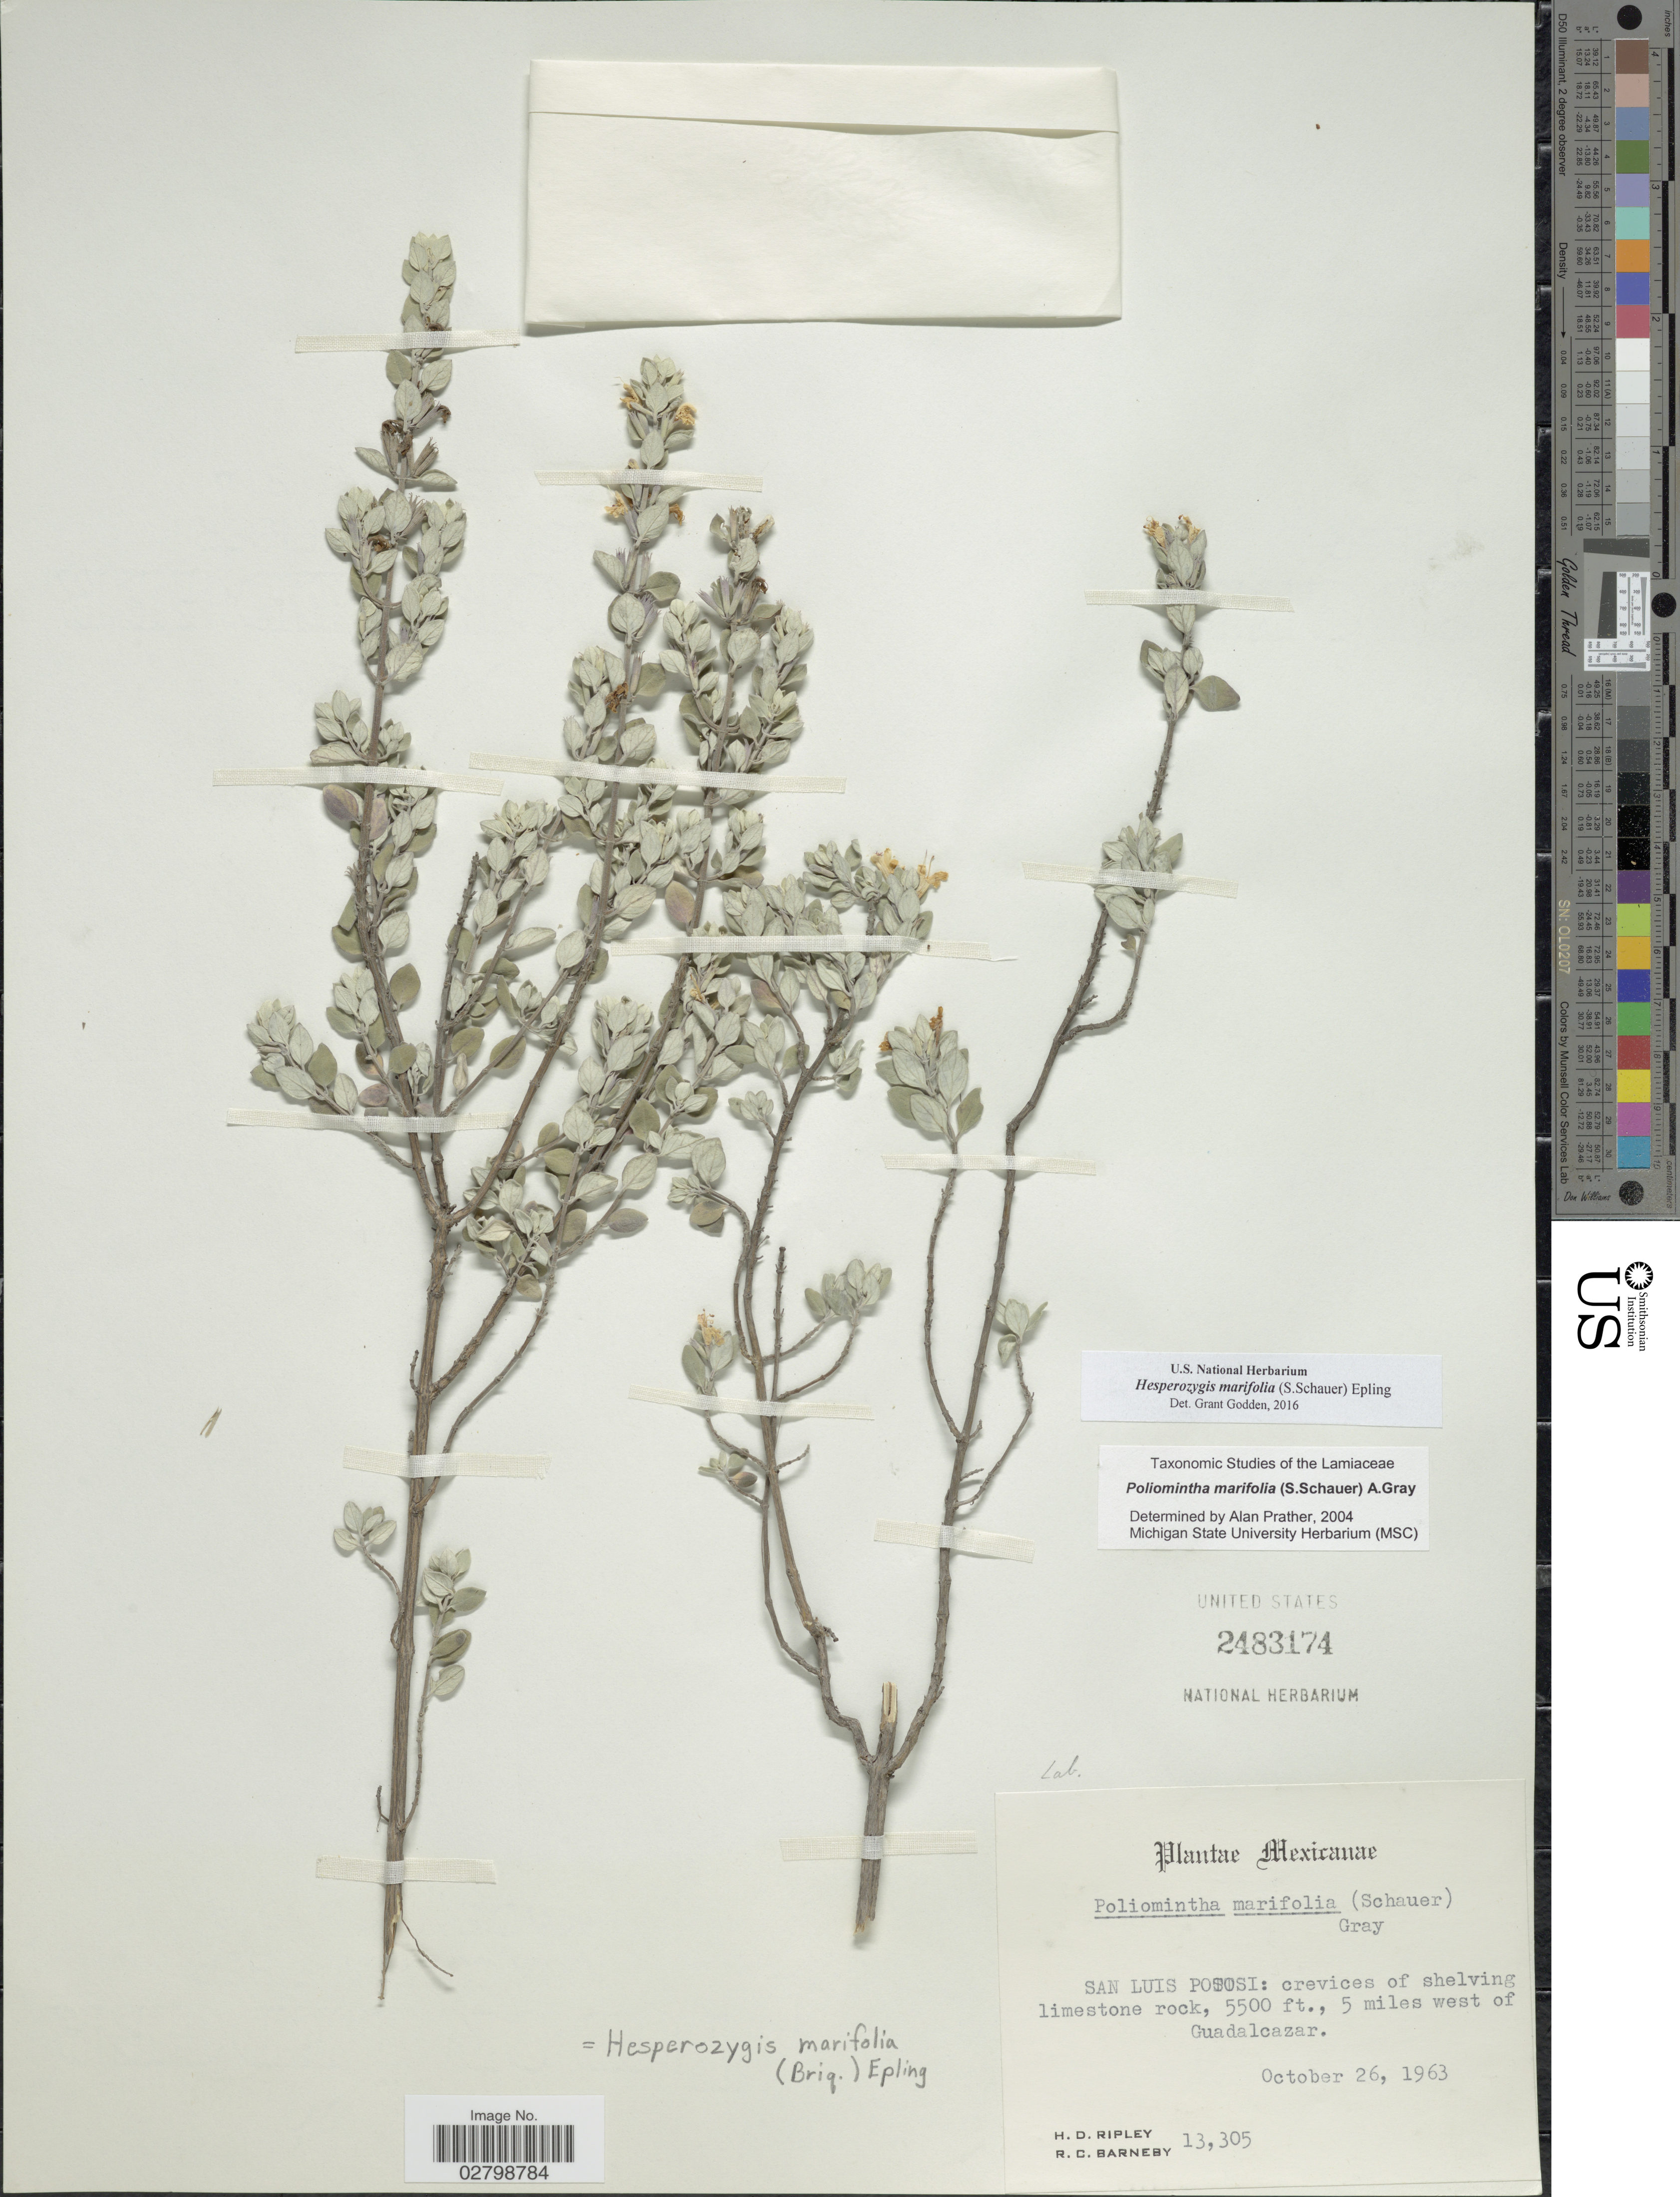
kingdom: Plantae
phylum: Tracheophyta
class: Magnoliopsida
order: Lamiales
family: Lamiaceae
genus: Hesperozygis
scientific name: Hesperozygis marifolia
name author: (S. Schauer) Epling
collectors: H. Ripley & R. C. Barneby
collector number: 13305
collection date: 1963-10-26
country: Mexico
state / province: San Luis Potosí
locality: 5 miles west of Guadalcazar.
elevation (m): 1676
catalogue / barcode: US 2483174